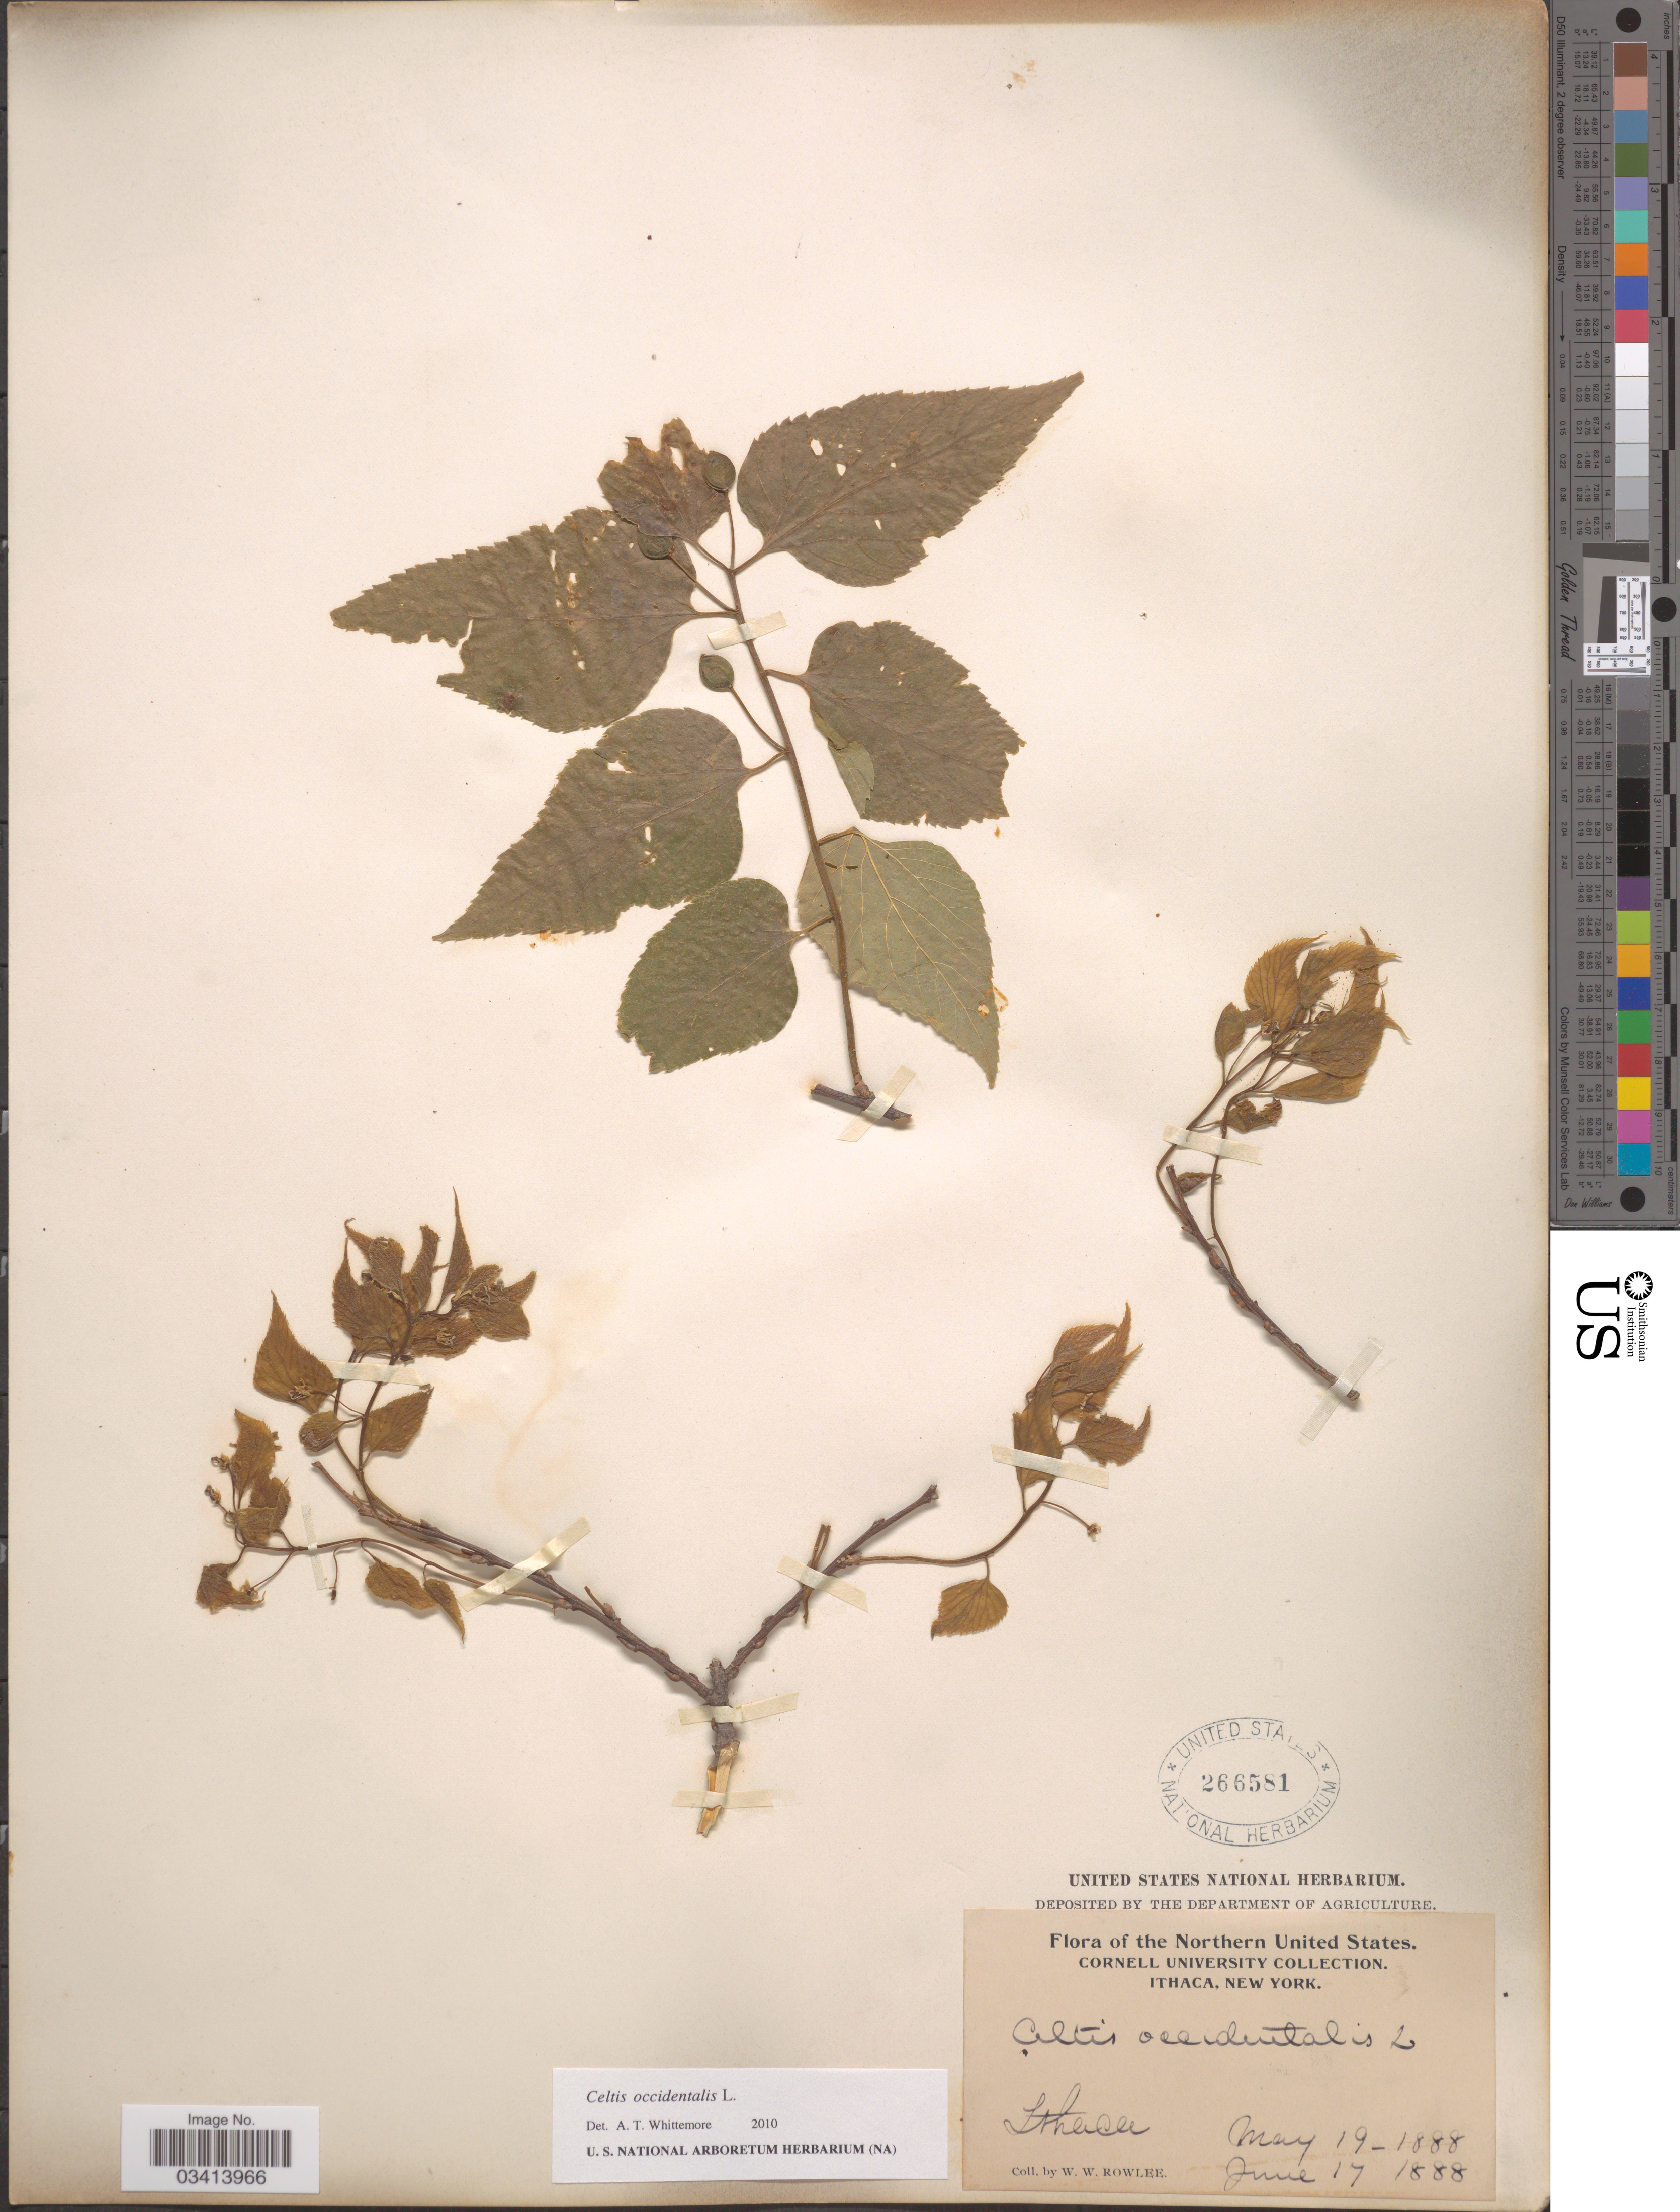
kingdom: Plantae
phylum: Tracheophyta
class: Magnoliopsida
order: Rosales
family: Cannabaceae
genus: Celtis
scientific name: Celtis occidentalis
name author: L.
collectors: W. W. Rowlee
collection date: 1888-05-19/1888-06-17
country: United States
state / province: New York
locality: Northern United States. Ithaca.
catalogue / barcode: US 266581